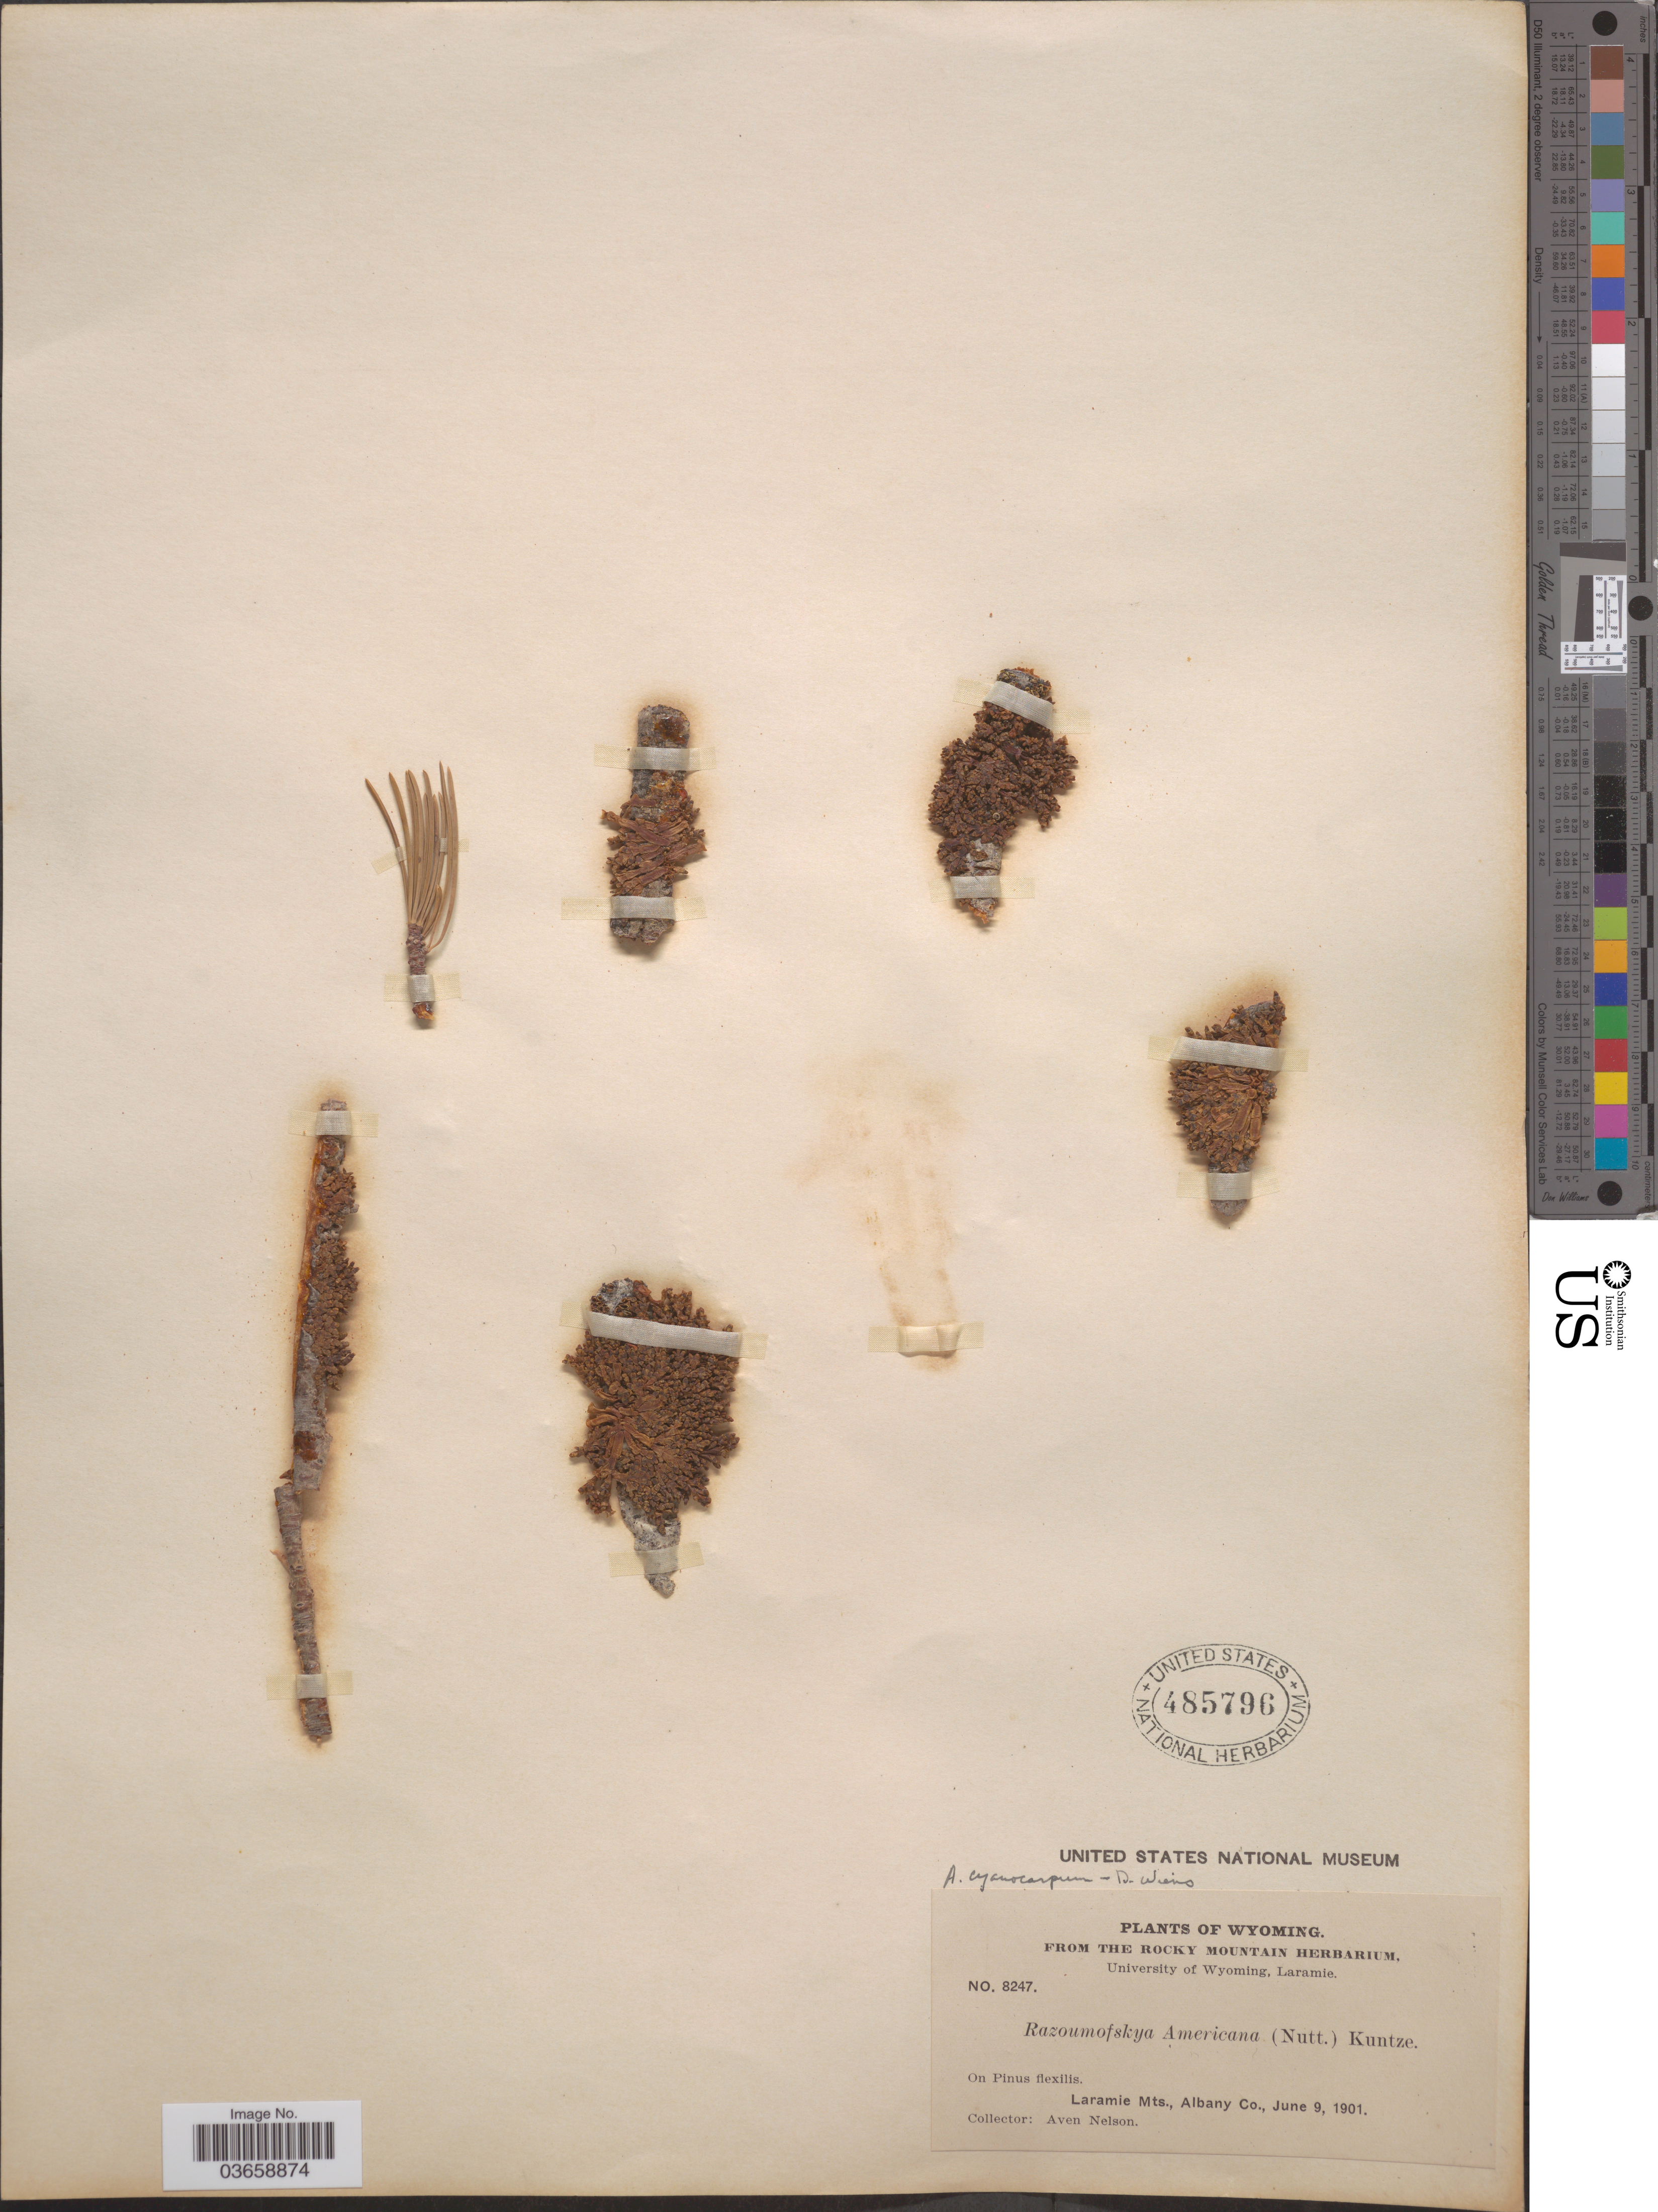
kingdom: Plantae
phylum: Tracheophyta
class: Magnoliopsida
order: Santalales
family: Viscaceae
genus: Arceuthobium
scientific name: Arceuthobium campylopodum f. cyanocarpum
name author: (A. Nelson) L.S. Gill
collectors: A. Nelson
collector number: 8247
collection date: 1901-06-09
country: United States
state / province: Wyoming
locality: Laramie Mts., Albany Co.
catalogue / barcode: US 485796